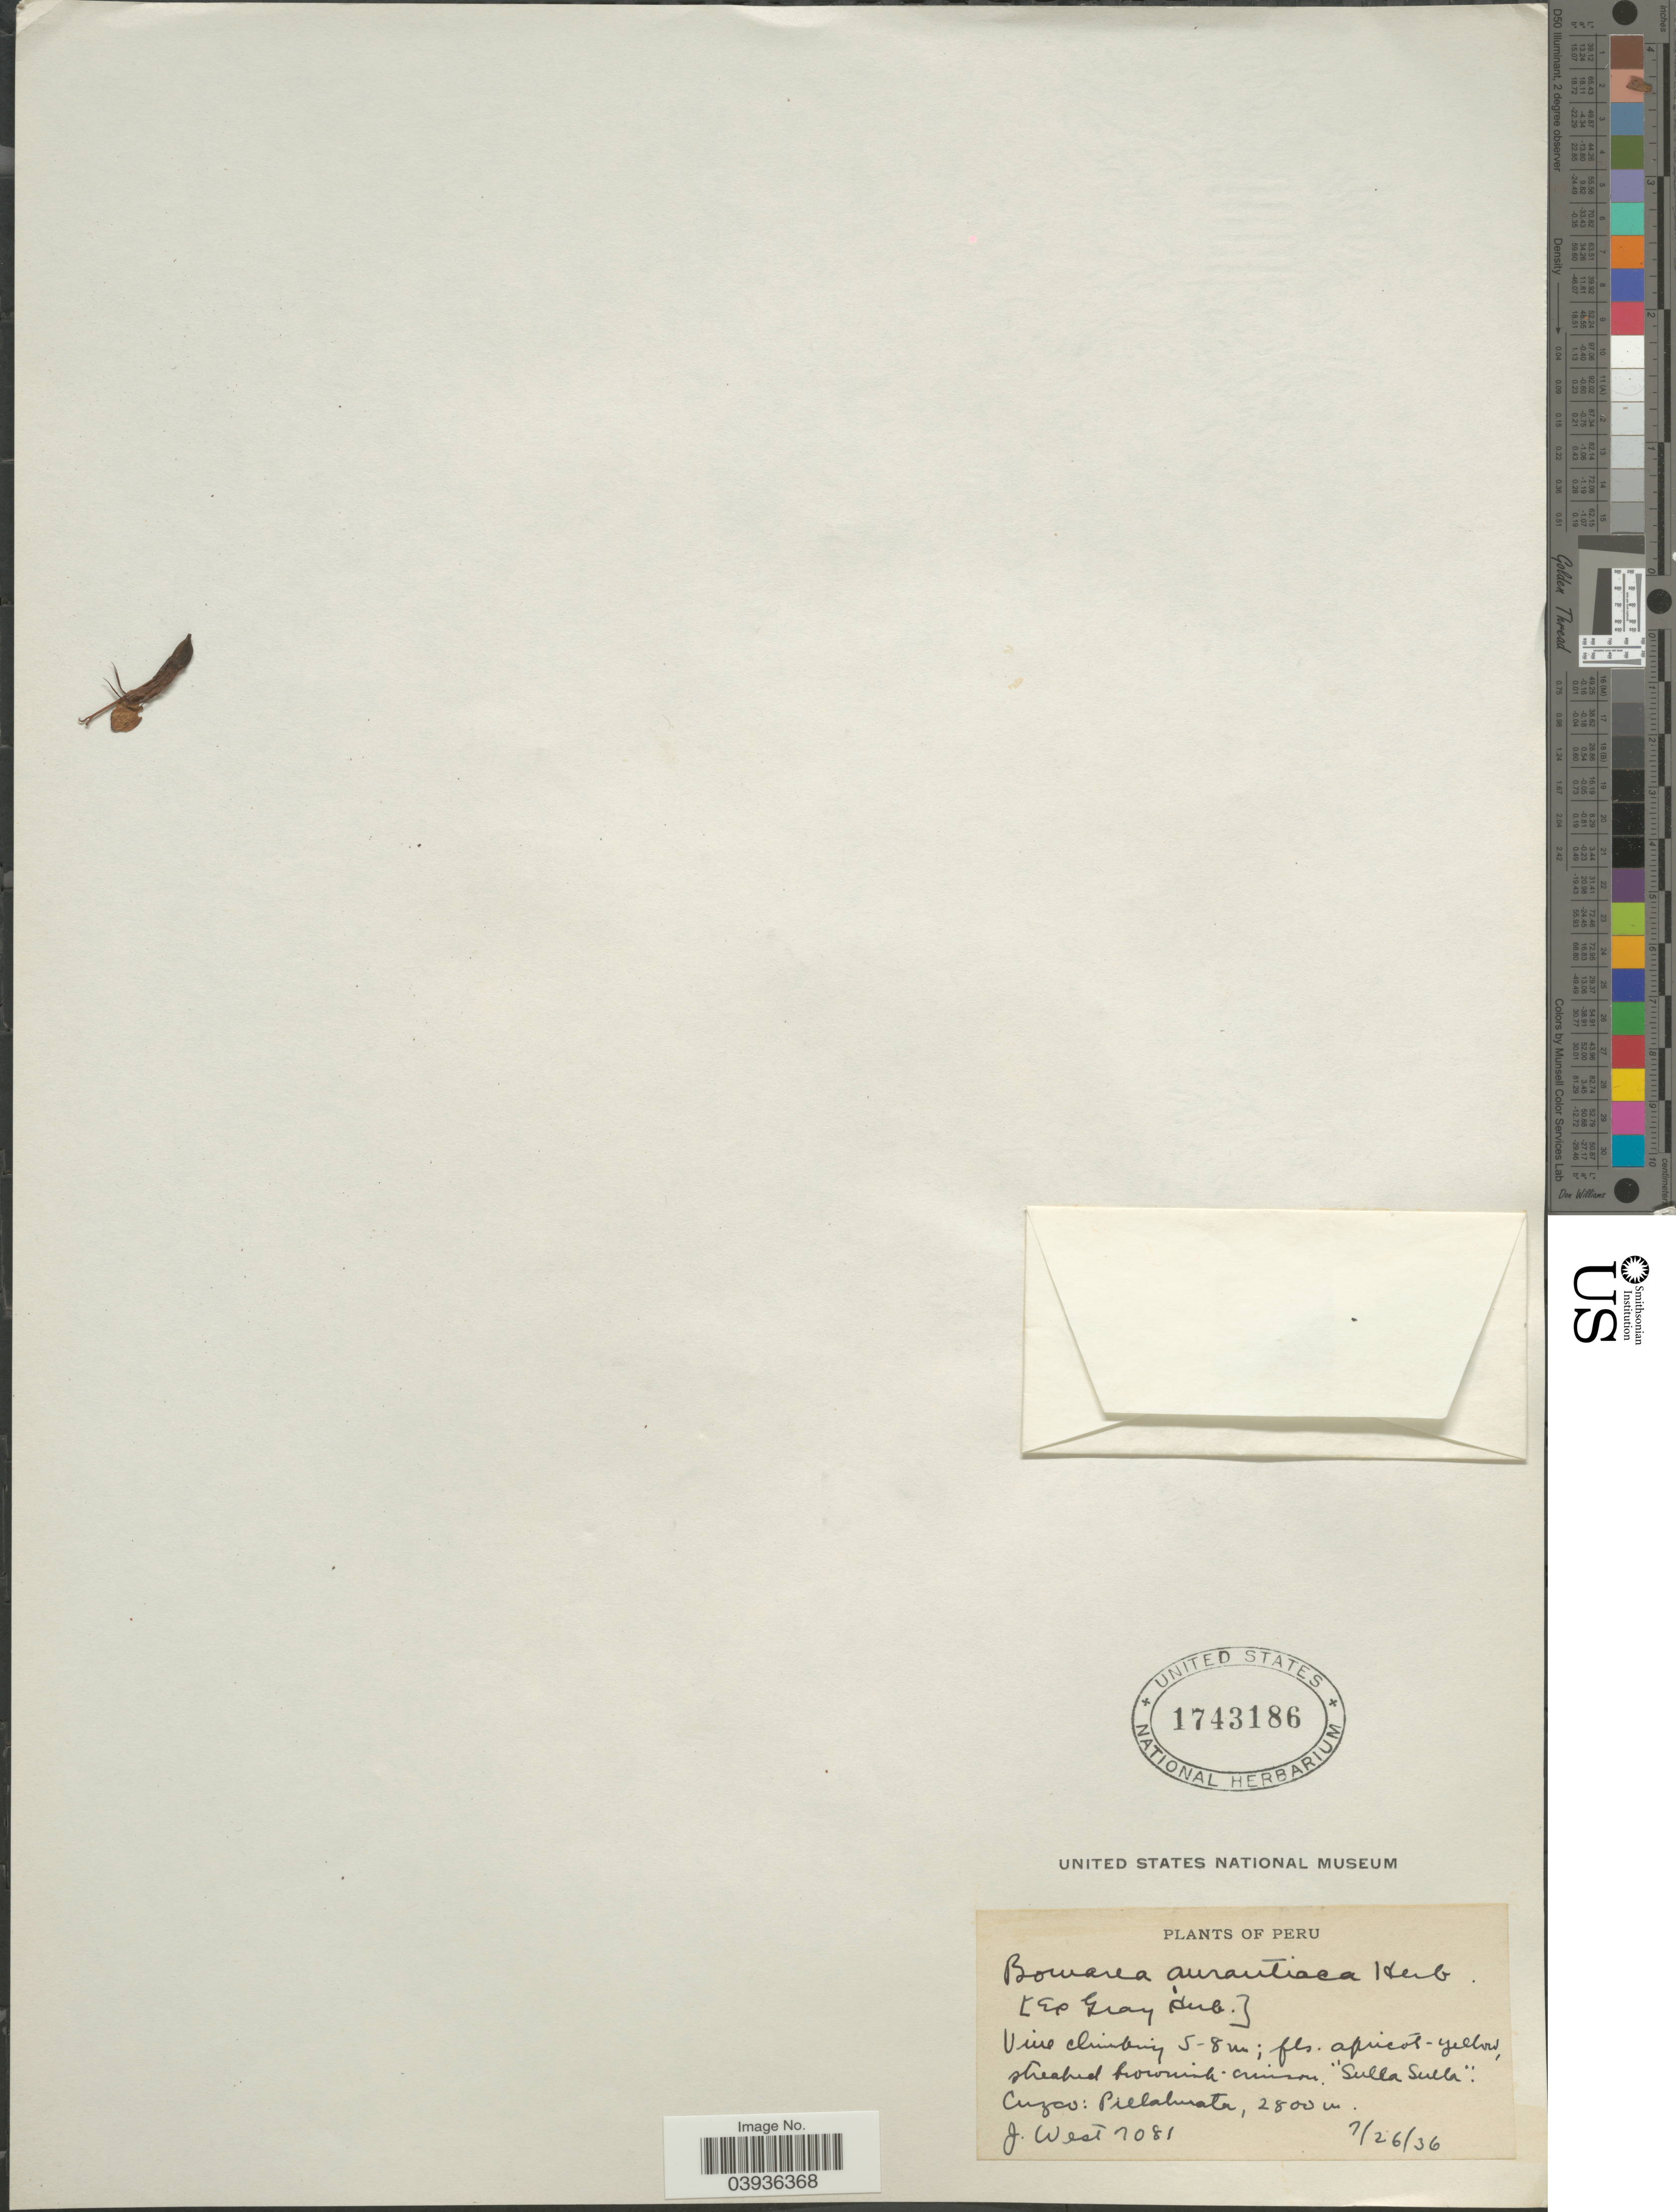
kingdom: Plantae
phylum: Tracheophyta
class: Liliopsida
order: Liliales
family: Alstroemeriaceae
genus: Bomarea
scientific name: Bomarea aurantiaca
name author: Herb.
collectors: J. West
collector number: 7081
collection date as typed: Transcribed d/m/y: 26/7/36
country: Peru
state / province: Cusco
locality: Cuzco: Pielalmata.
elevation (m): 2800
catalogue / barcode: US 1743186